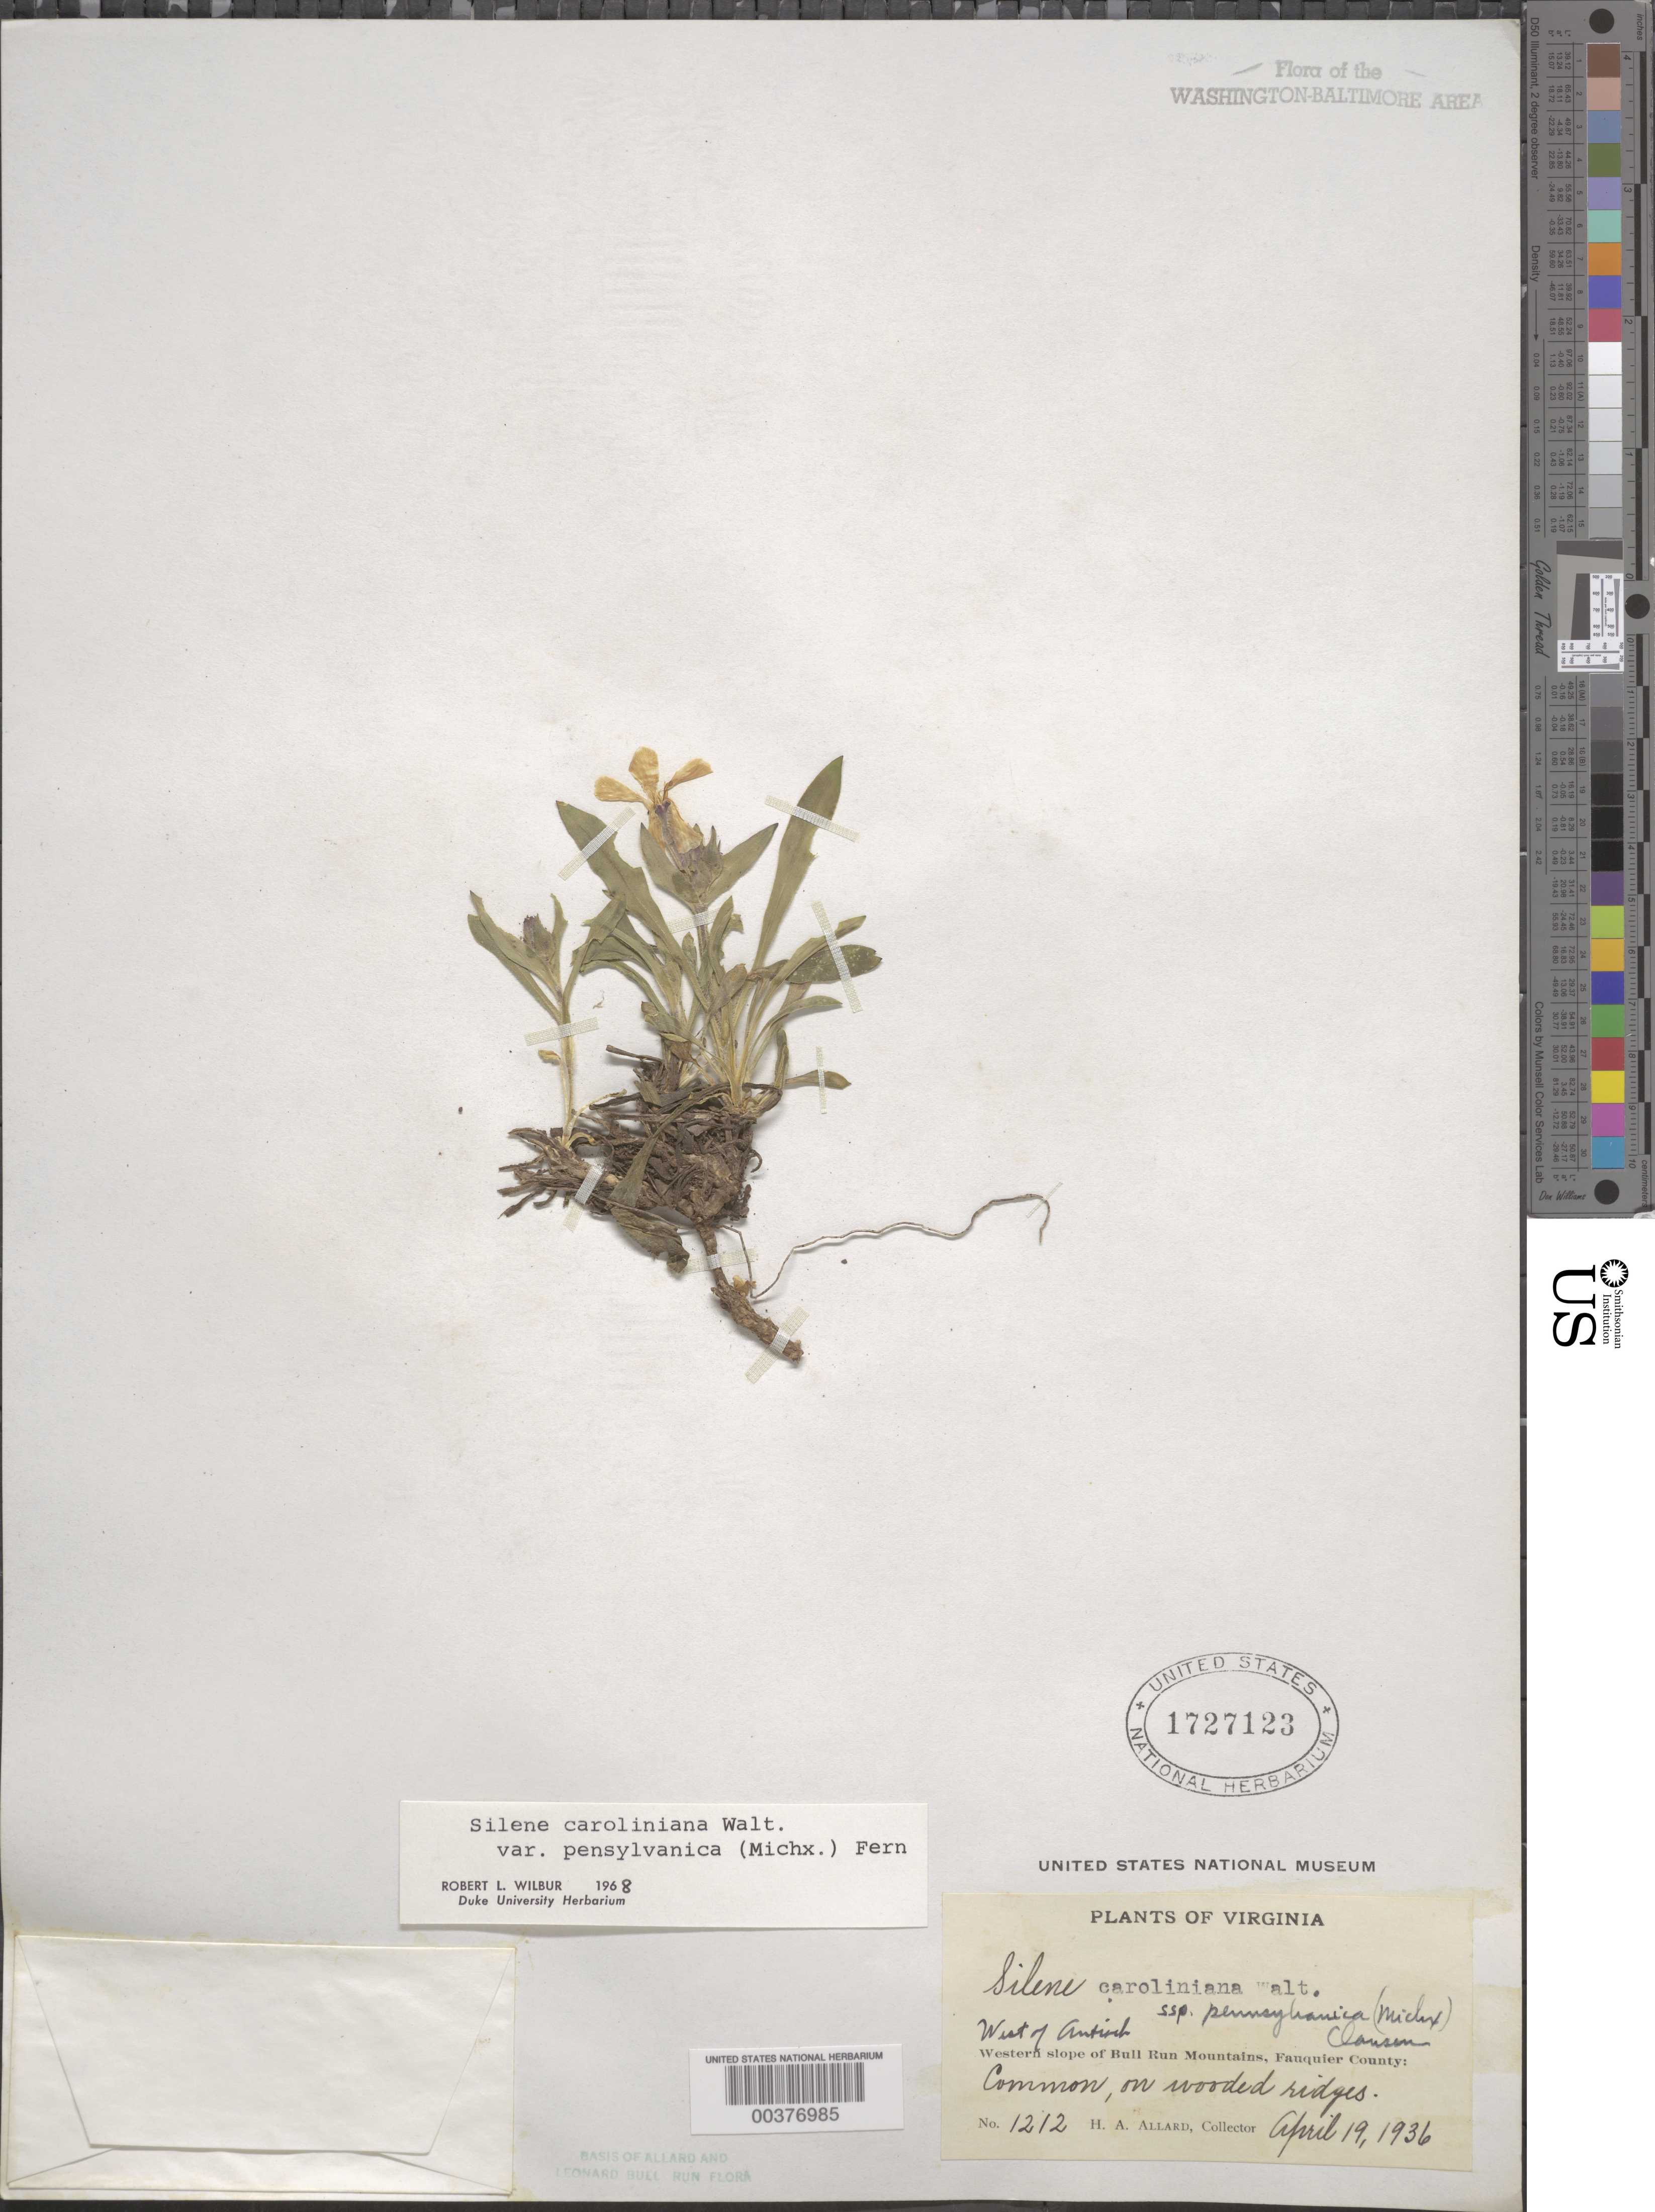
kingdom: Plantae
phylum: Tracheophyta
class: Magnoliopsida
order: Caryophyllales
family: Caryophyllaceae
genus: Silene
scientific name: Silene caroliniana var. pensylvanica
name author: (Michx.) Fernald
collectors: H. A. Allard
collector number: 1212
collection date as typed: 19 Apr 1936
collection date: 1936-04-19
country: United States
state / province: Virginia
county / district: Fauquier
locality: West of Antioch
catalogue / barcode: US 1727123